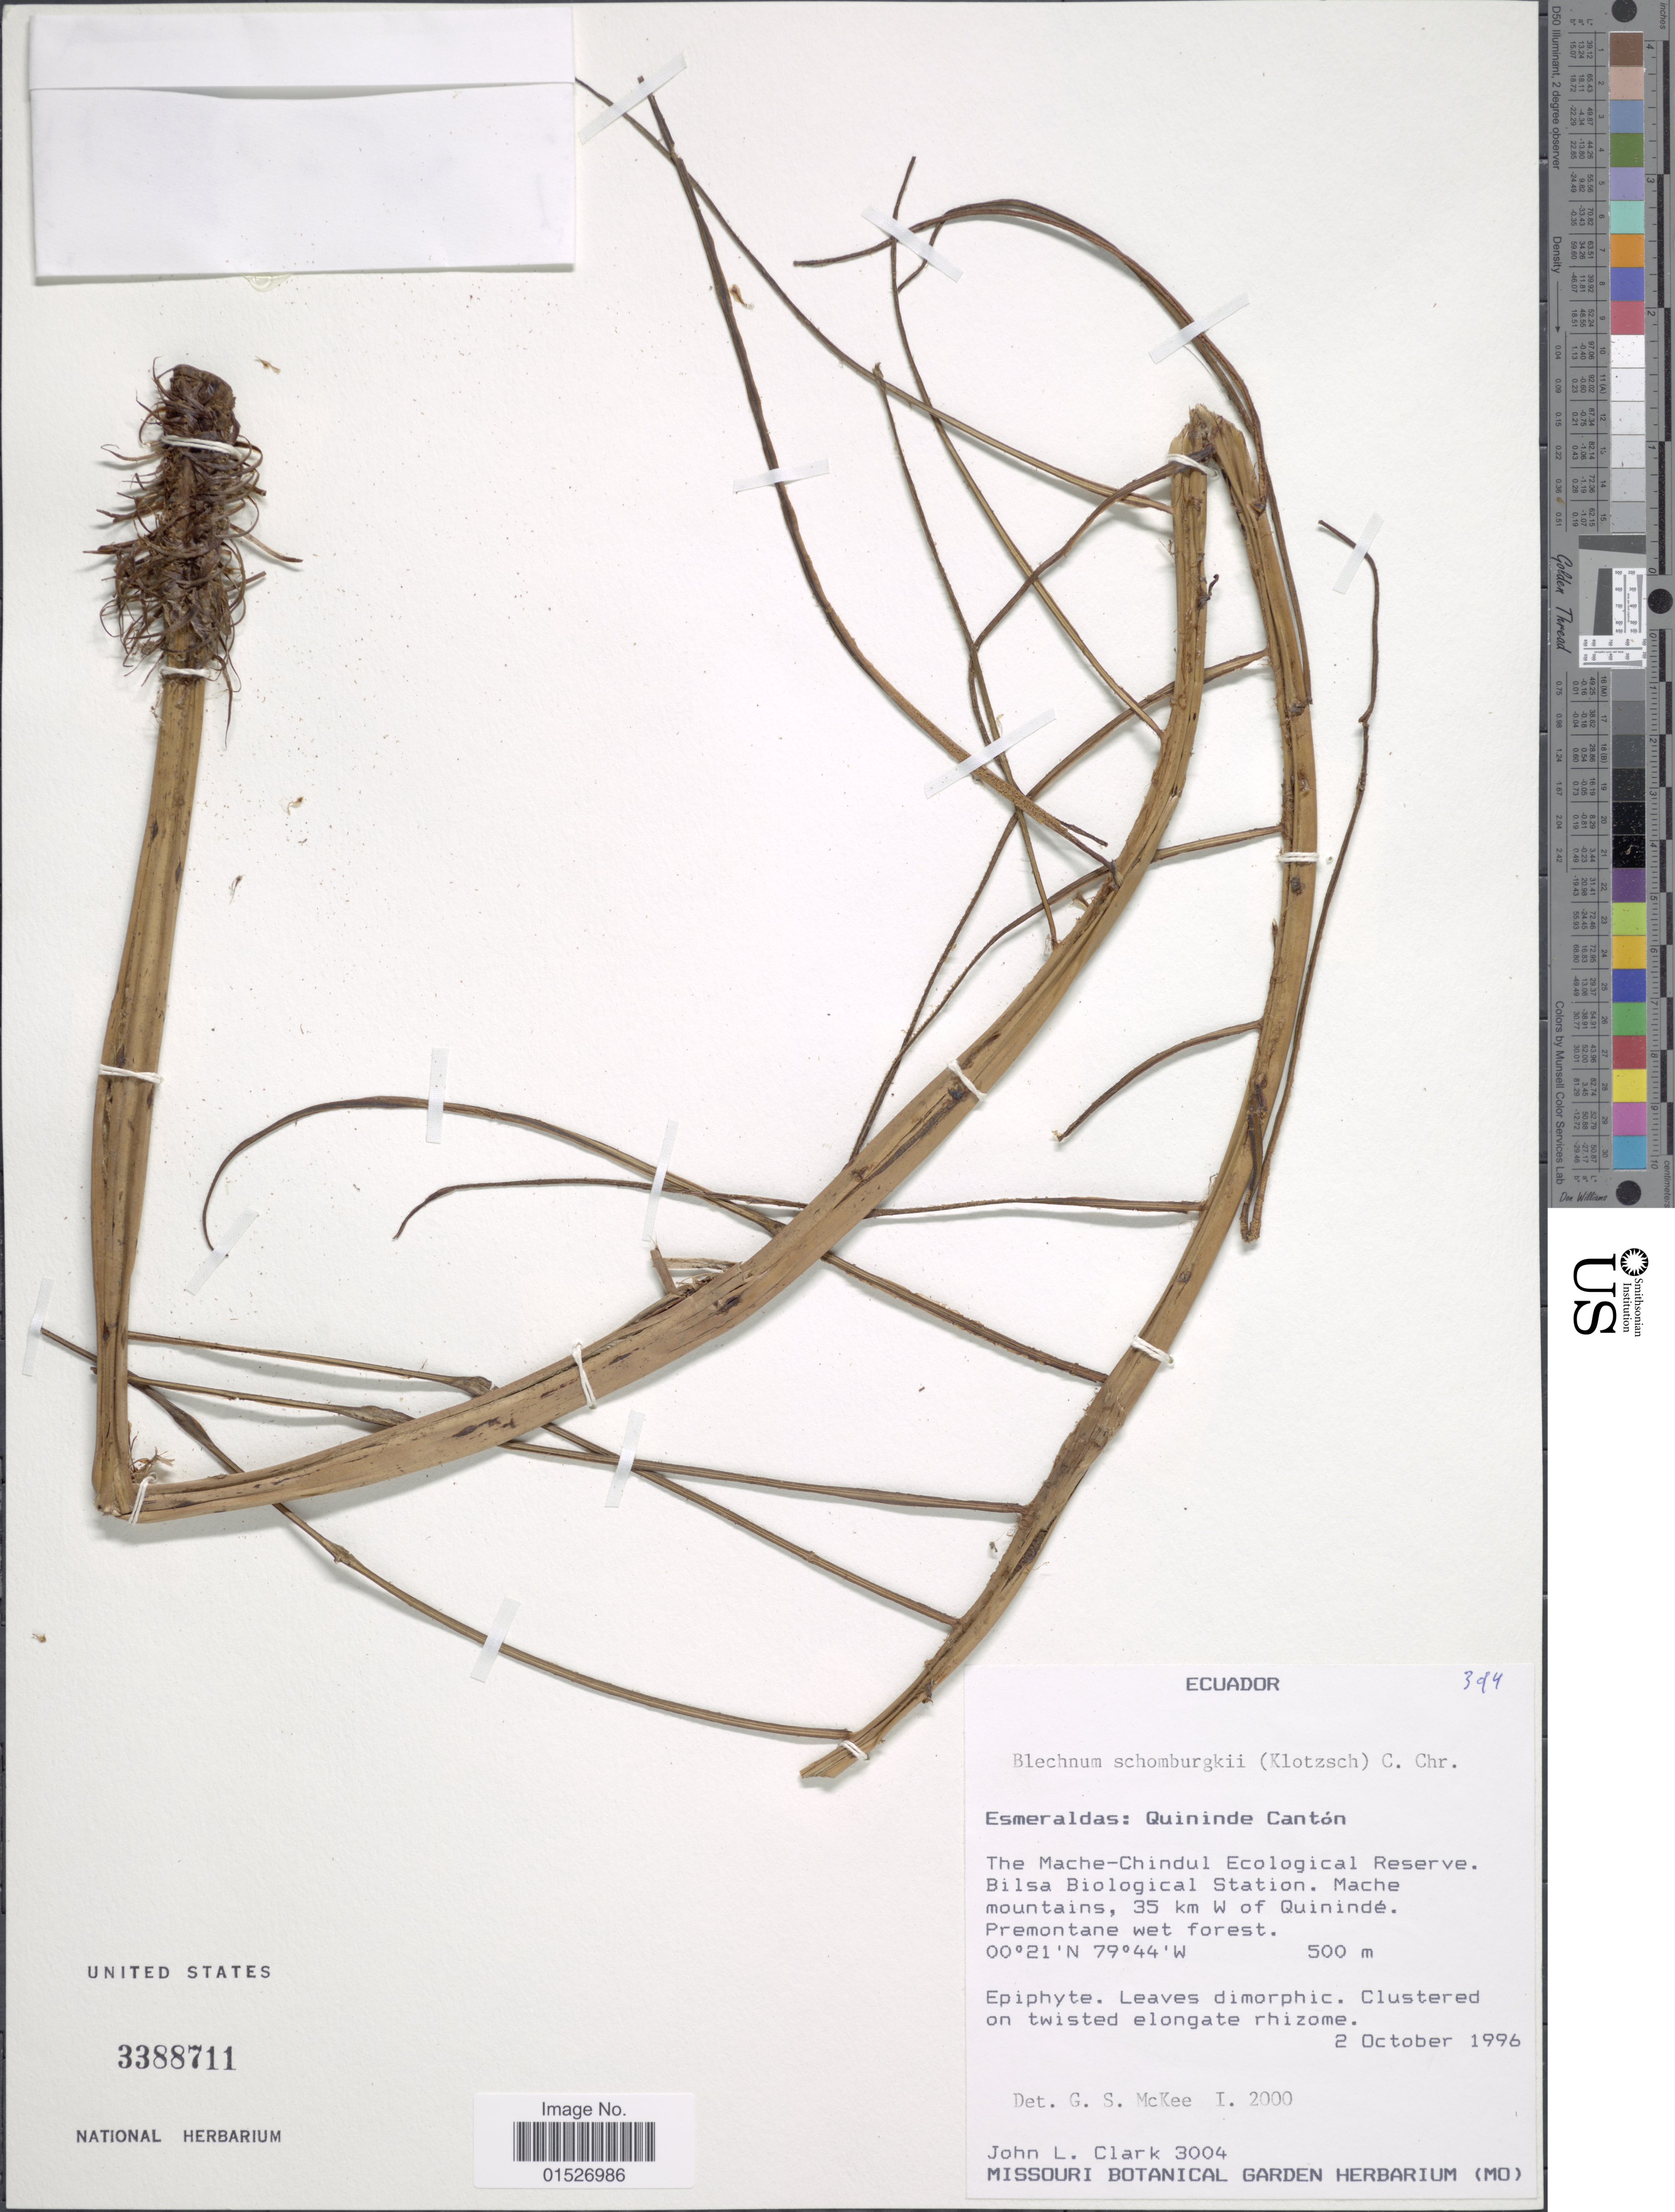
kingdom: Plantae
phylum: Tracheophyta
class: Polypodiopsida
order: Polypodiales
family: Blechnaceae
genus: Blechnum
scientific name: Blechnum schomburgkii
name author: (Klotzsch) C. Chr.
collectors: J. L. Clark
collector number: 3004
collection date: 1996-10-02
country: Ecuador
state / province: Esmeraldas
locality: Esmeraldas: Quininde Canton, The Mache-Chindul Ecological Reserve, Bilsa Biological Station, Mache mountains, 35 km W of Quininde.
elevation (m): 500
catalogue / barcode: US 3388711